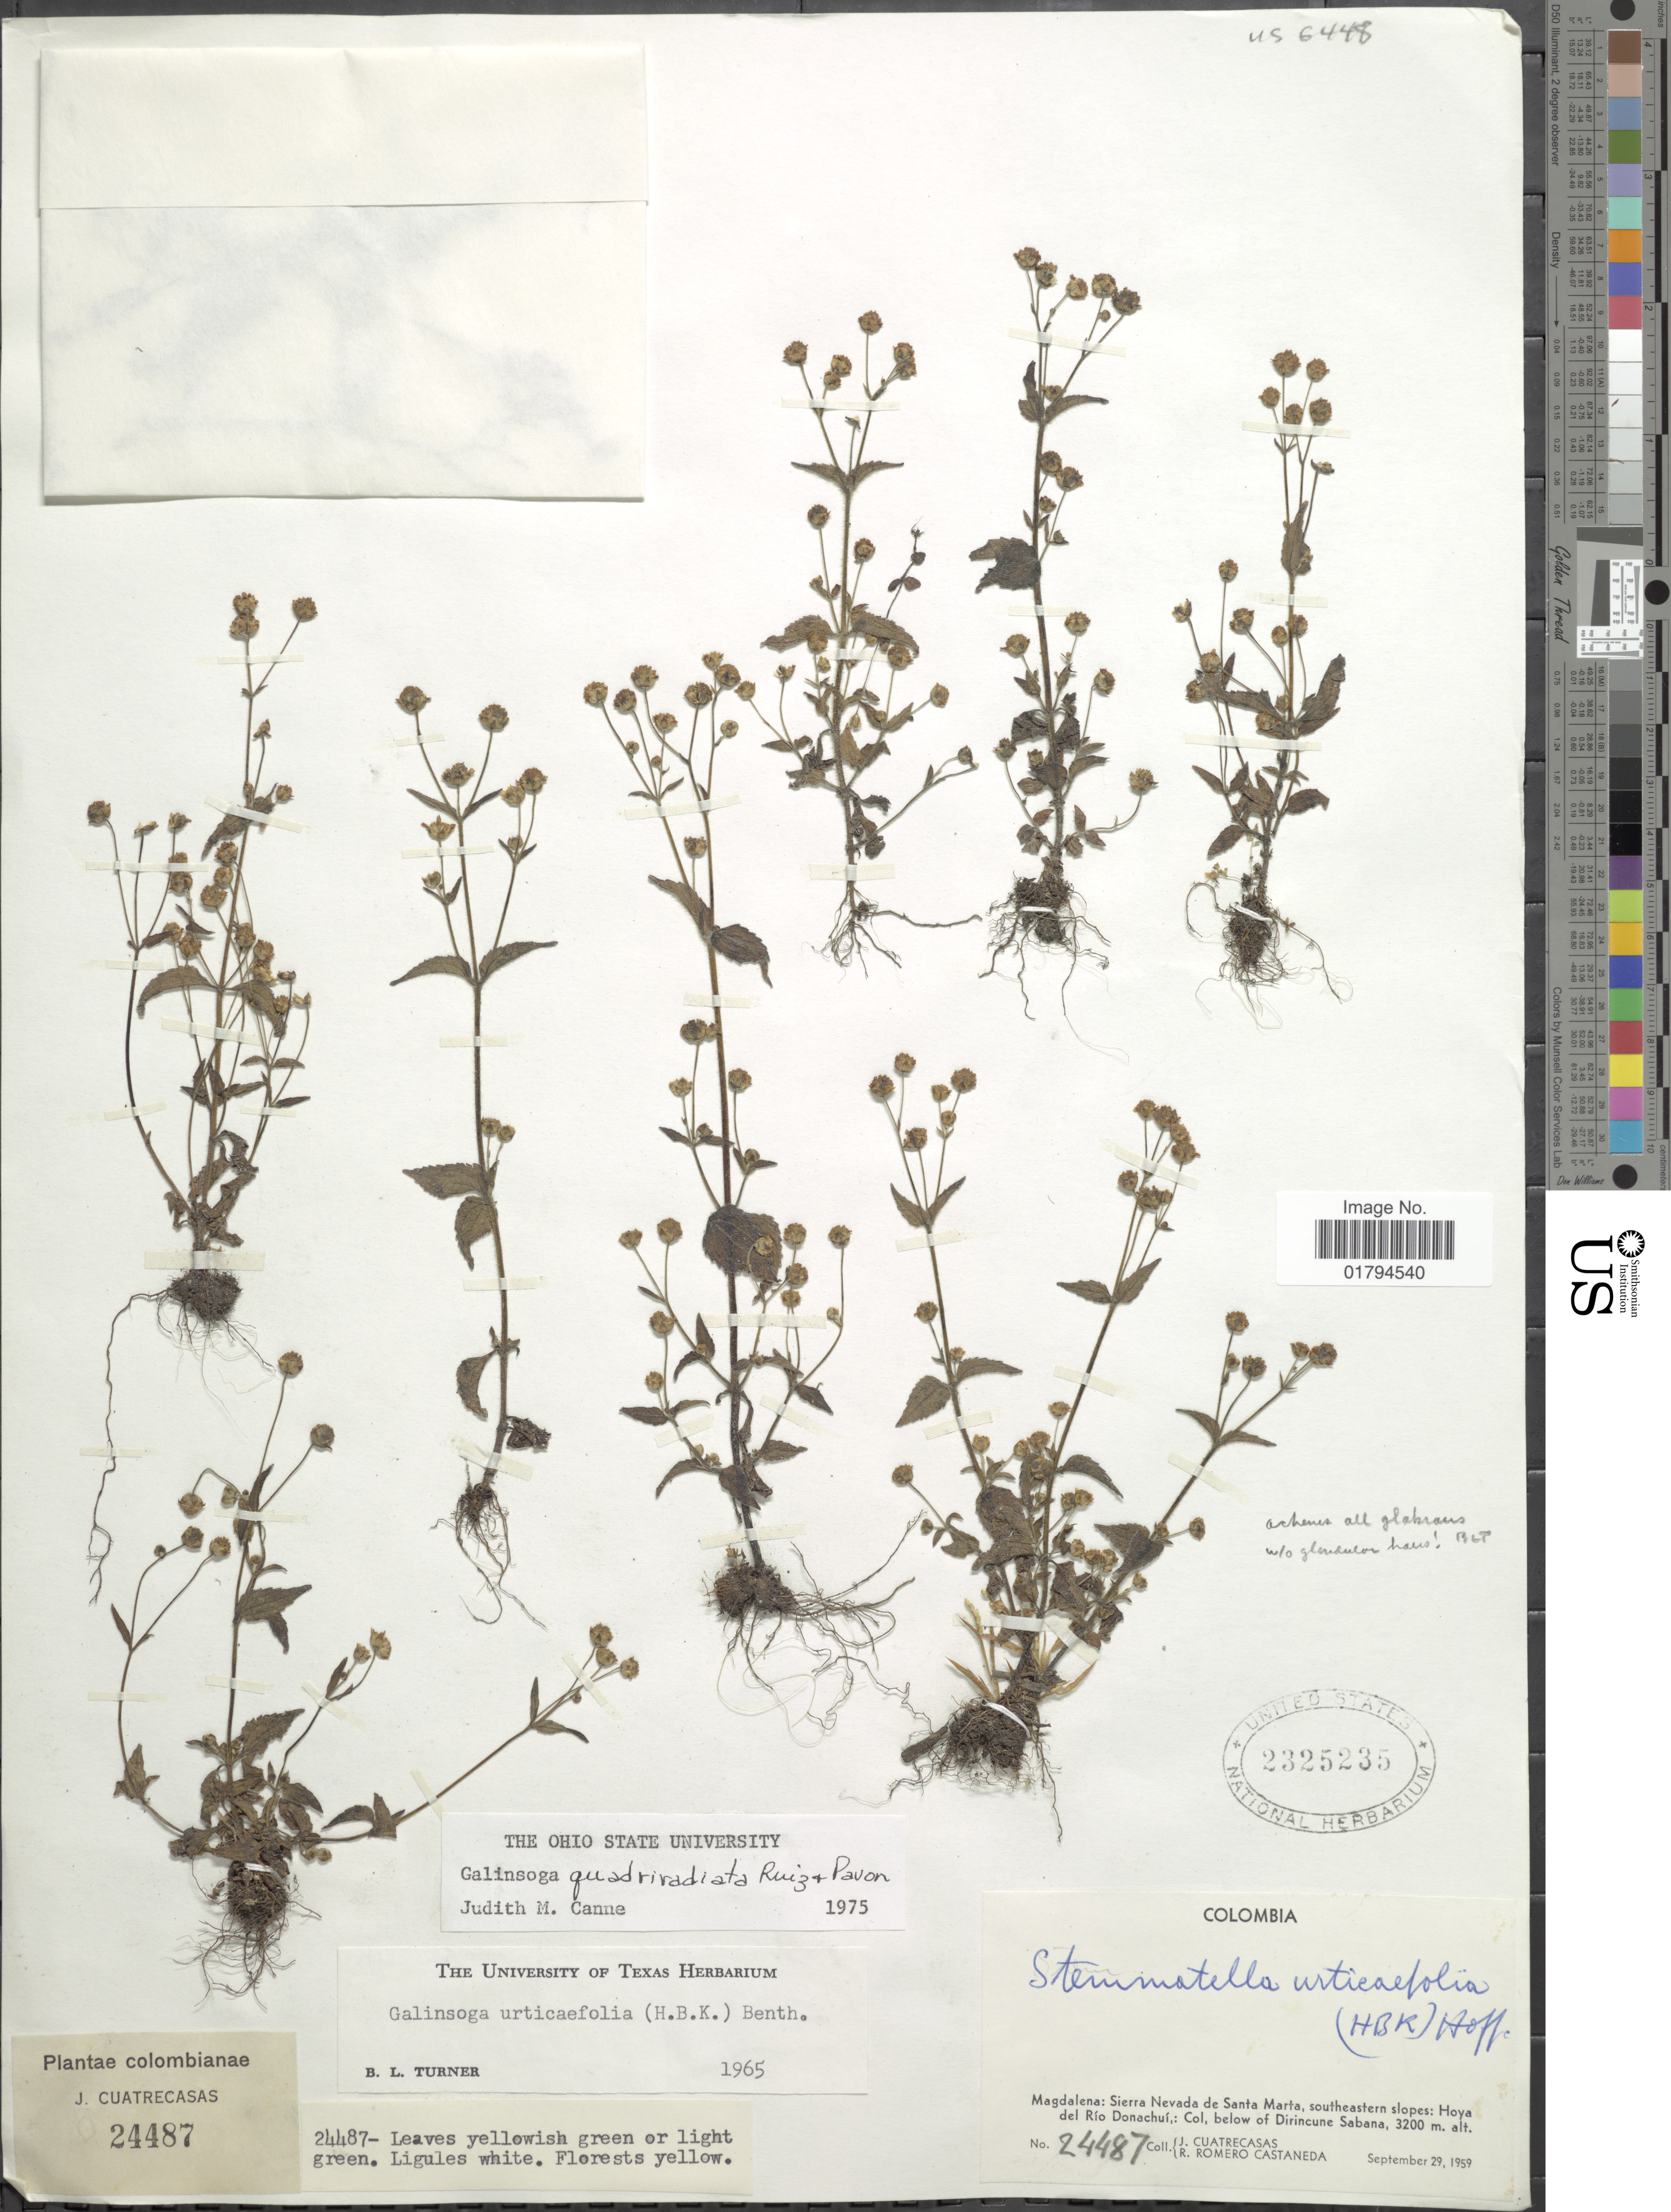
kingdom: Plantae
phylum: Tracheophyta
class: Magnoliopsida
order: Asterales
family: Asteraceae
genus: Galinsoga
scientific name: Galinsoga quadriradiata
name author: Ruiz & Pav.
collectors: J. Cuatrecasas & R. Romero Castañeda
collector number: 24487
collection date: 1959-09-29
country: Colombia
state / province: Magdalena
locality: Sierra Nevada de Santa Marta, southeastern slopes: Hoya del Rio Donachui: below of Diricune Sabana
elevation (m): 3200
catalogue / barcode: US 2325235